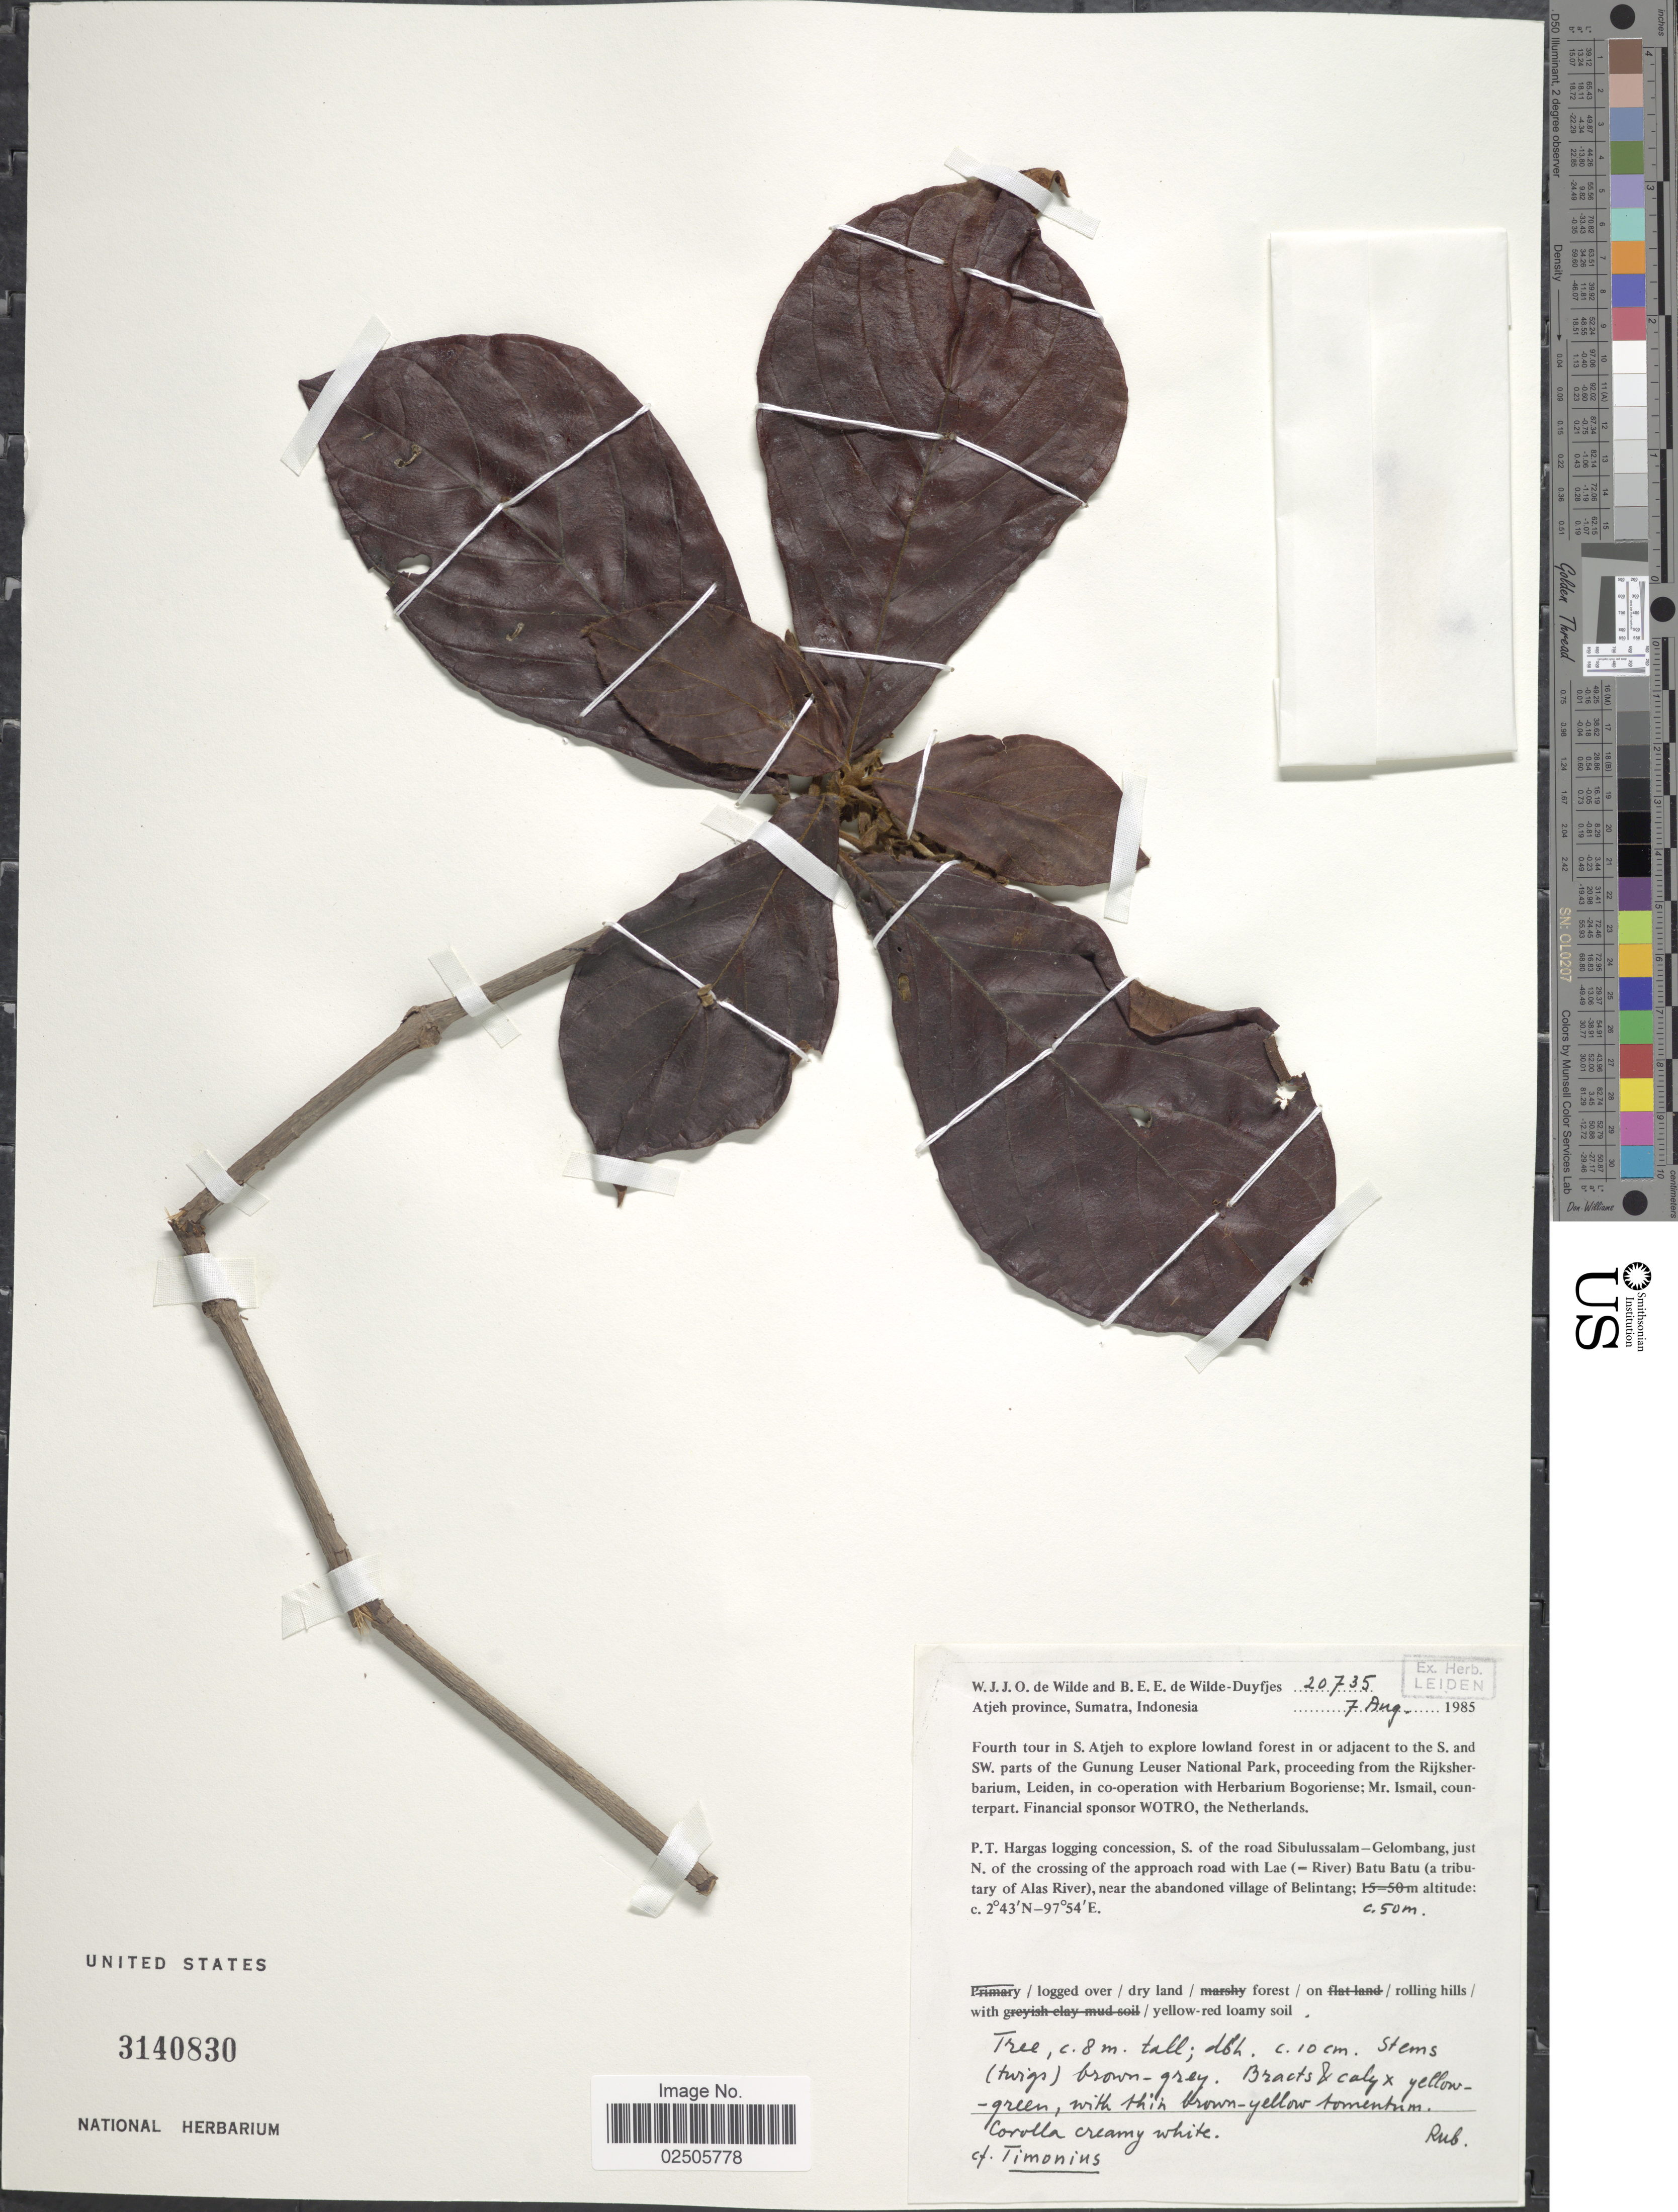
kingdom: Plantae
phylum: Tracheophyta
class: Magnoliopsida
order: Gentianales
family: Rubiaceae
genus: Timonius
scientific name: Timonius sp.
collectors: W. J. de Wilde & B. E. de Wilde-Duyfjes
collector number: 20735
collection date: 1985-08-07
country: Indonesia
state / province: Sumatra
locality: Atjeh Province, P.T. Hargas logging concession, S. of the road Sibulussalam-Gelombang, just N. of the crossing of the approach road with Lae (=river) Batu Batu (a tributary of Alas River), near the abandoned village of Belintang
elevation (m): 50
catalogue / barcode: US 3140830